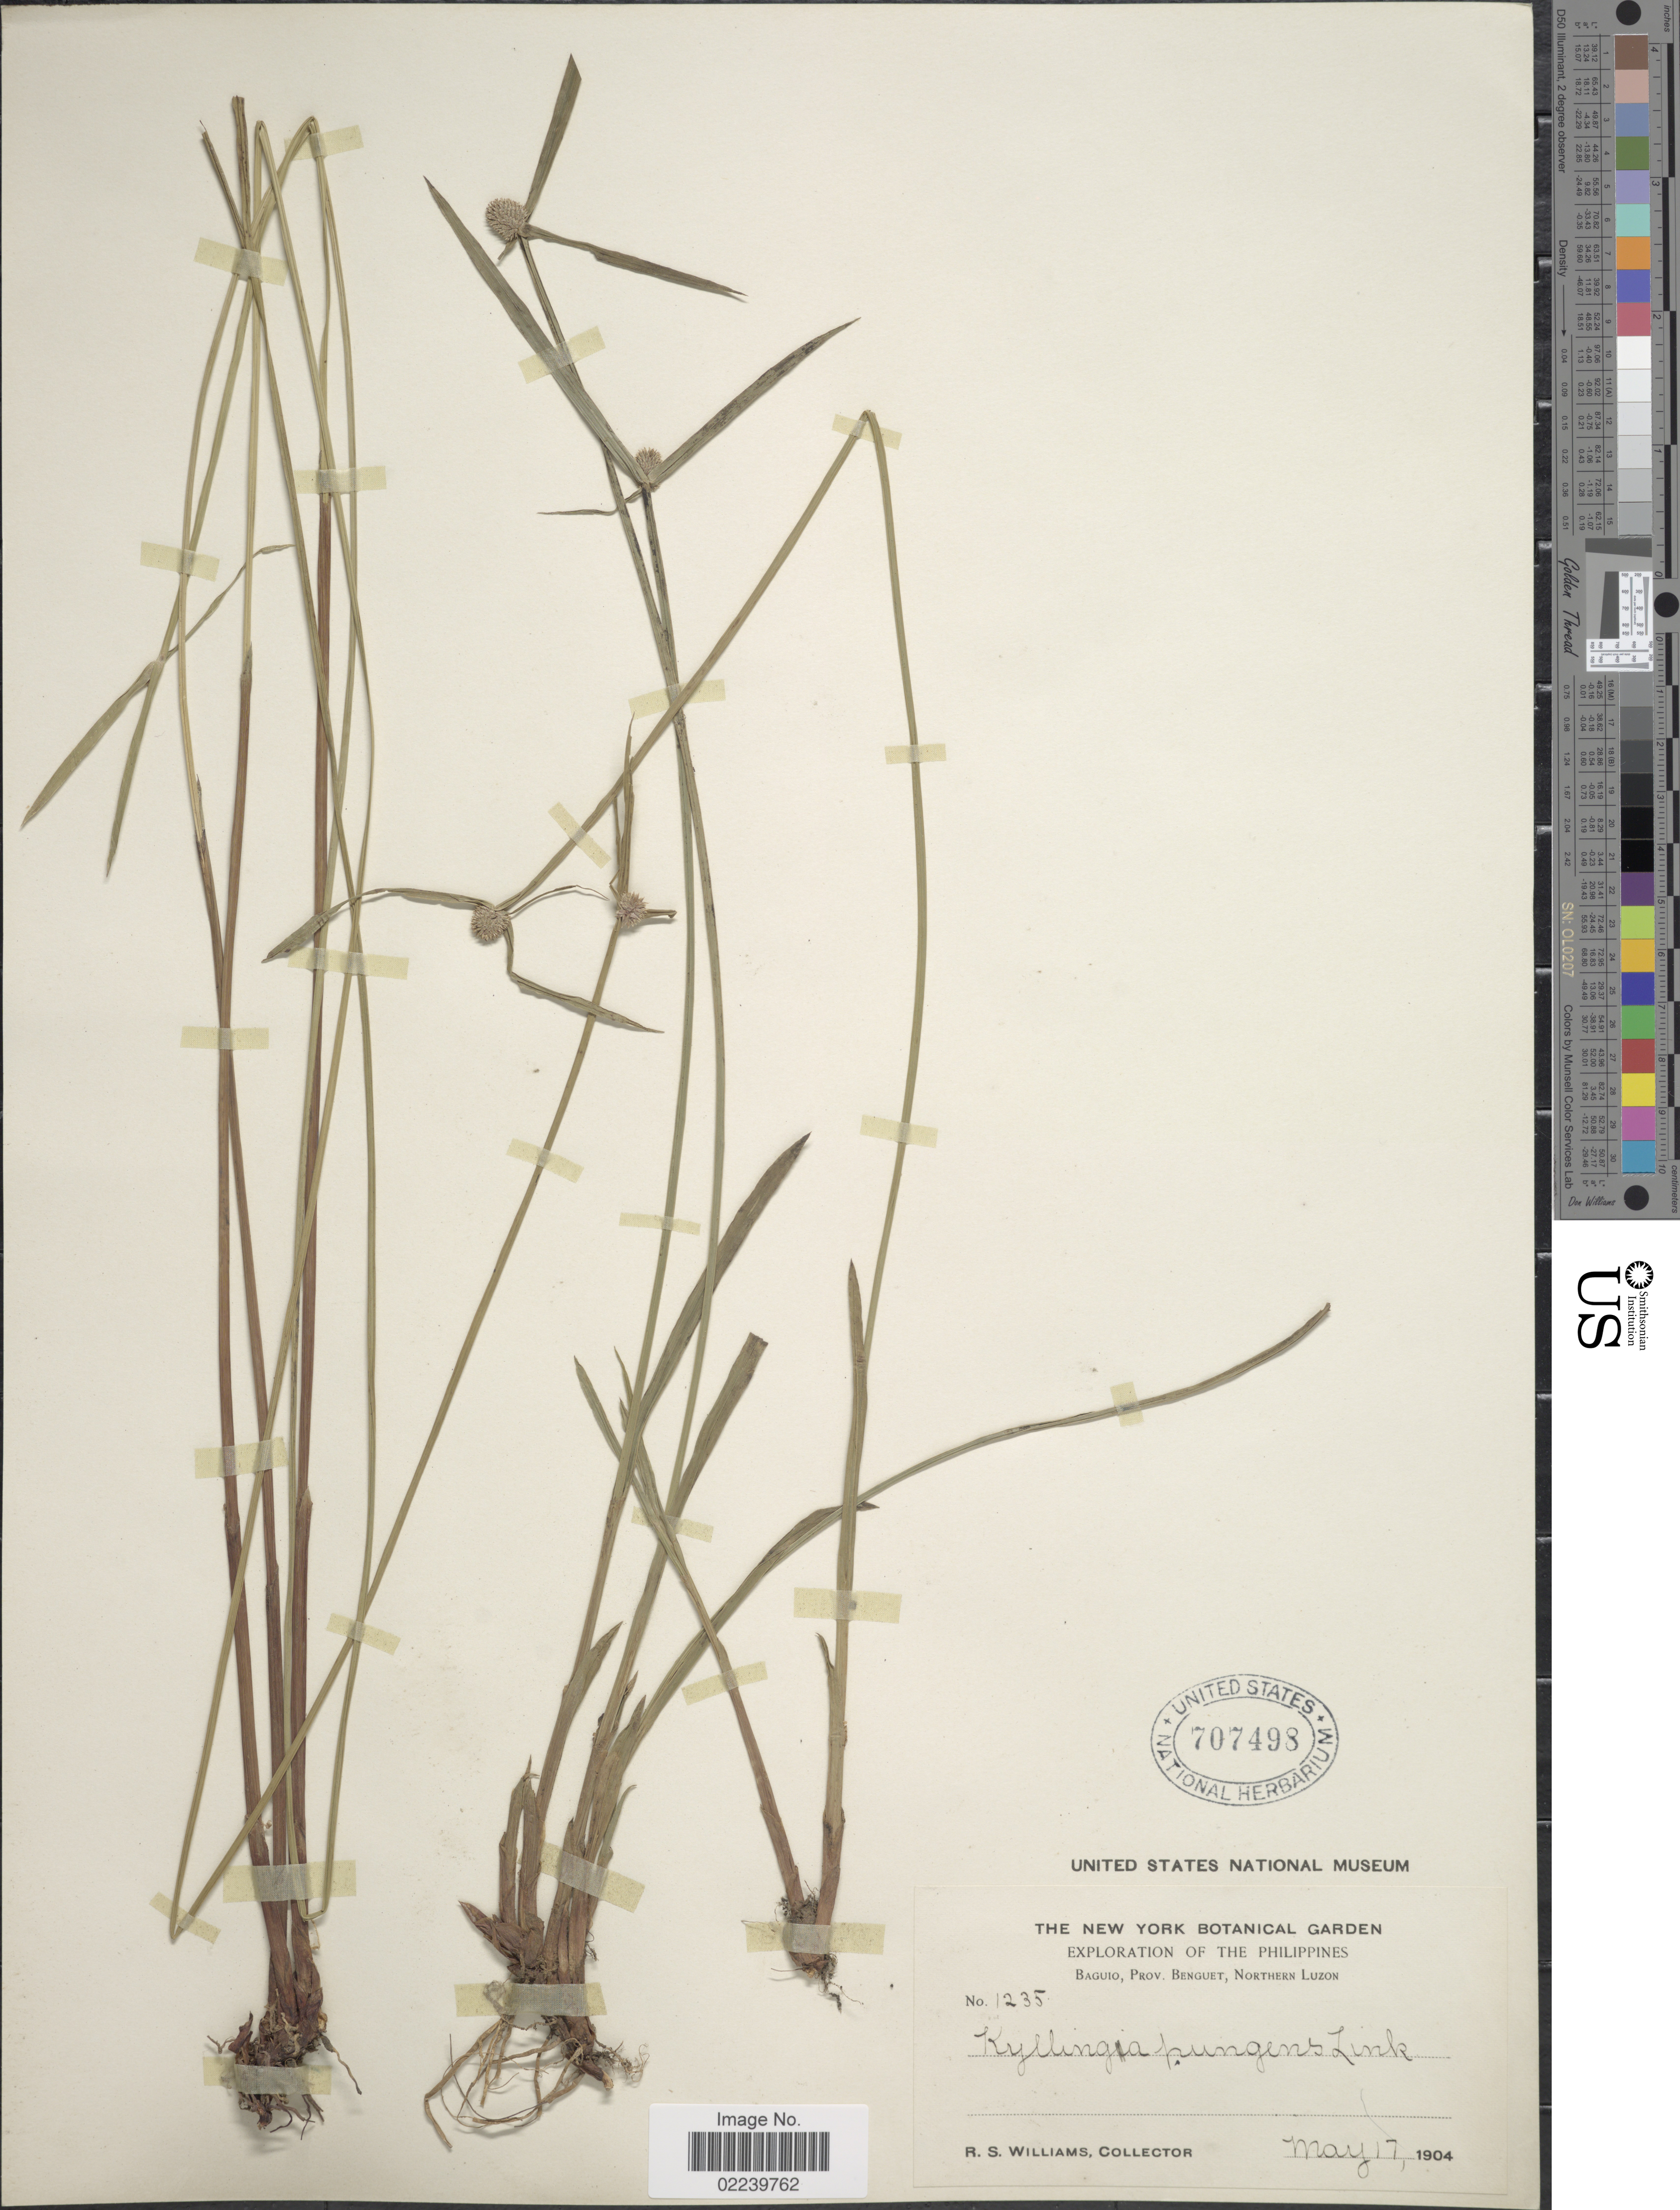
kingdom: Plantae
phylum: Tracheophyta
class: Liliopsida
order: Poales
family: Cyperaceae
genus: Cyperus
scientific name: Cyperus sp.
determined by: Strong, Mark T., (BOT), Smithsonian Institution - National Museum of Natural History (UNITED STATES)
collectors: R. S. Williams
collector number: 1235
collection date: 1904-05-17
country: Philippines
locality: Baguio, Prov. Benguet, Northern Luzon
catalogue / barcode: US 707498